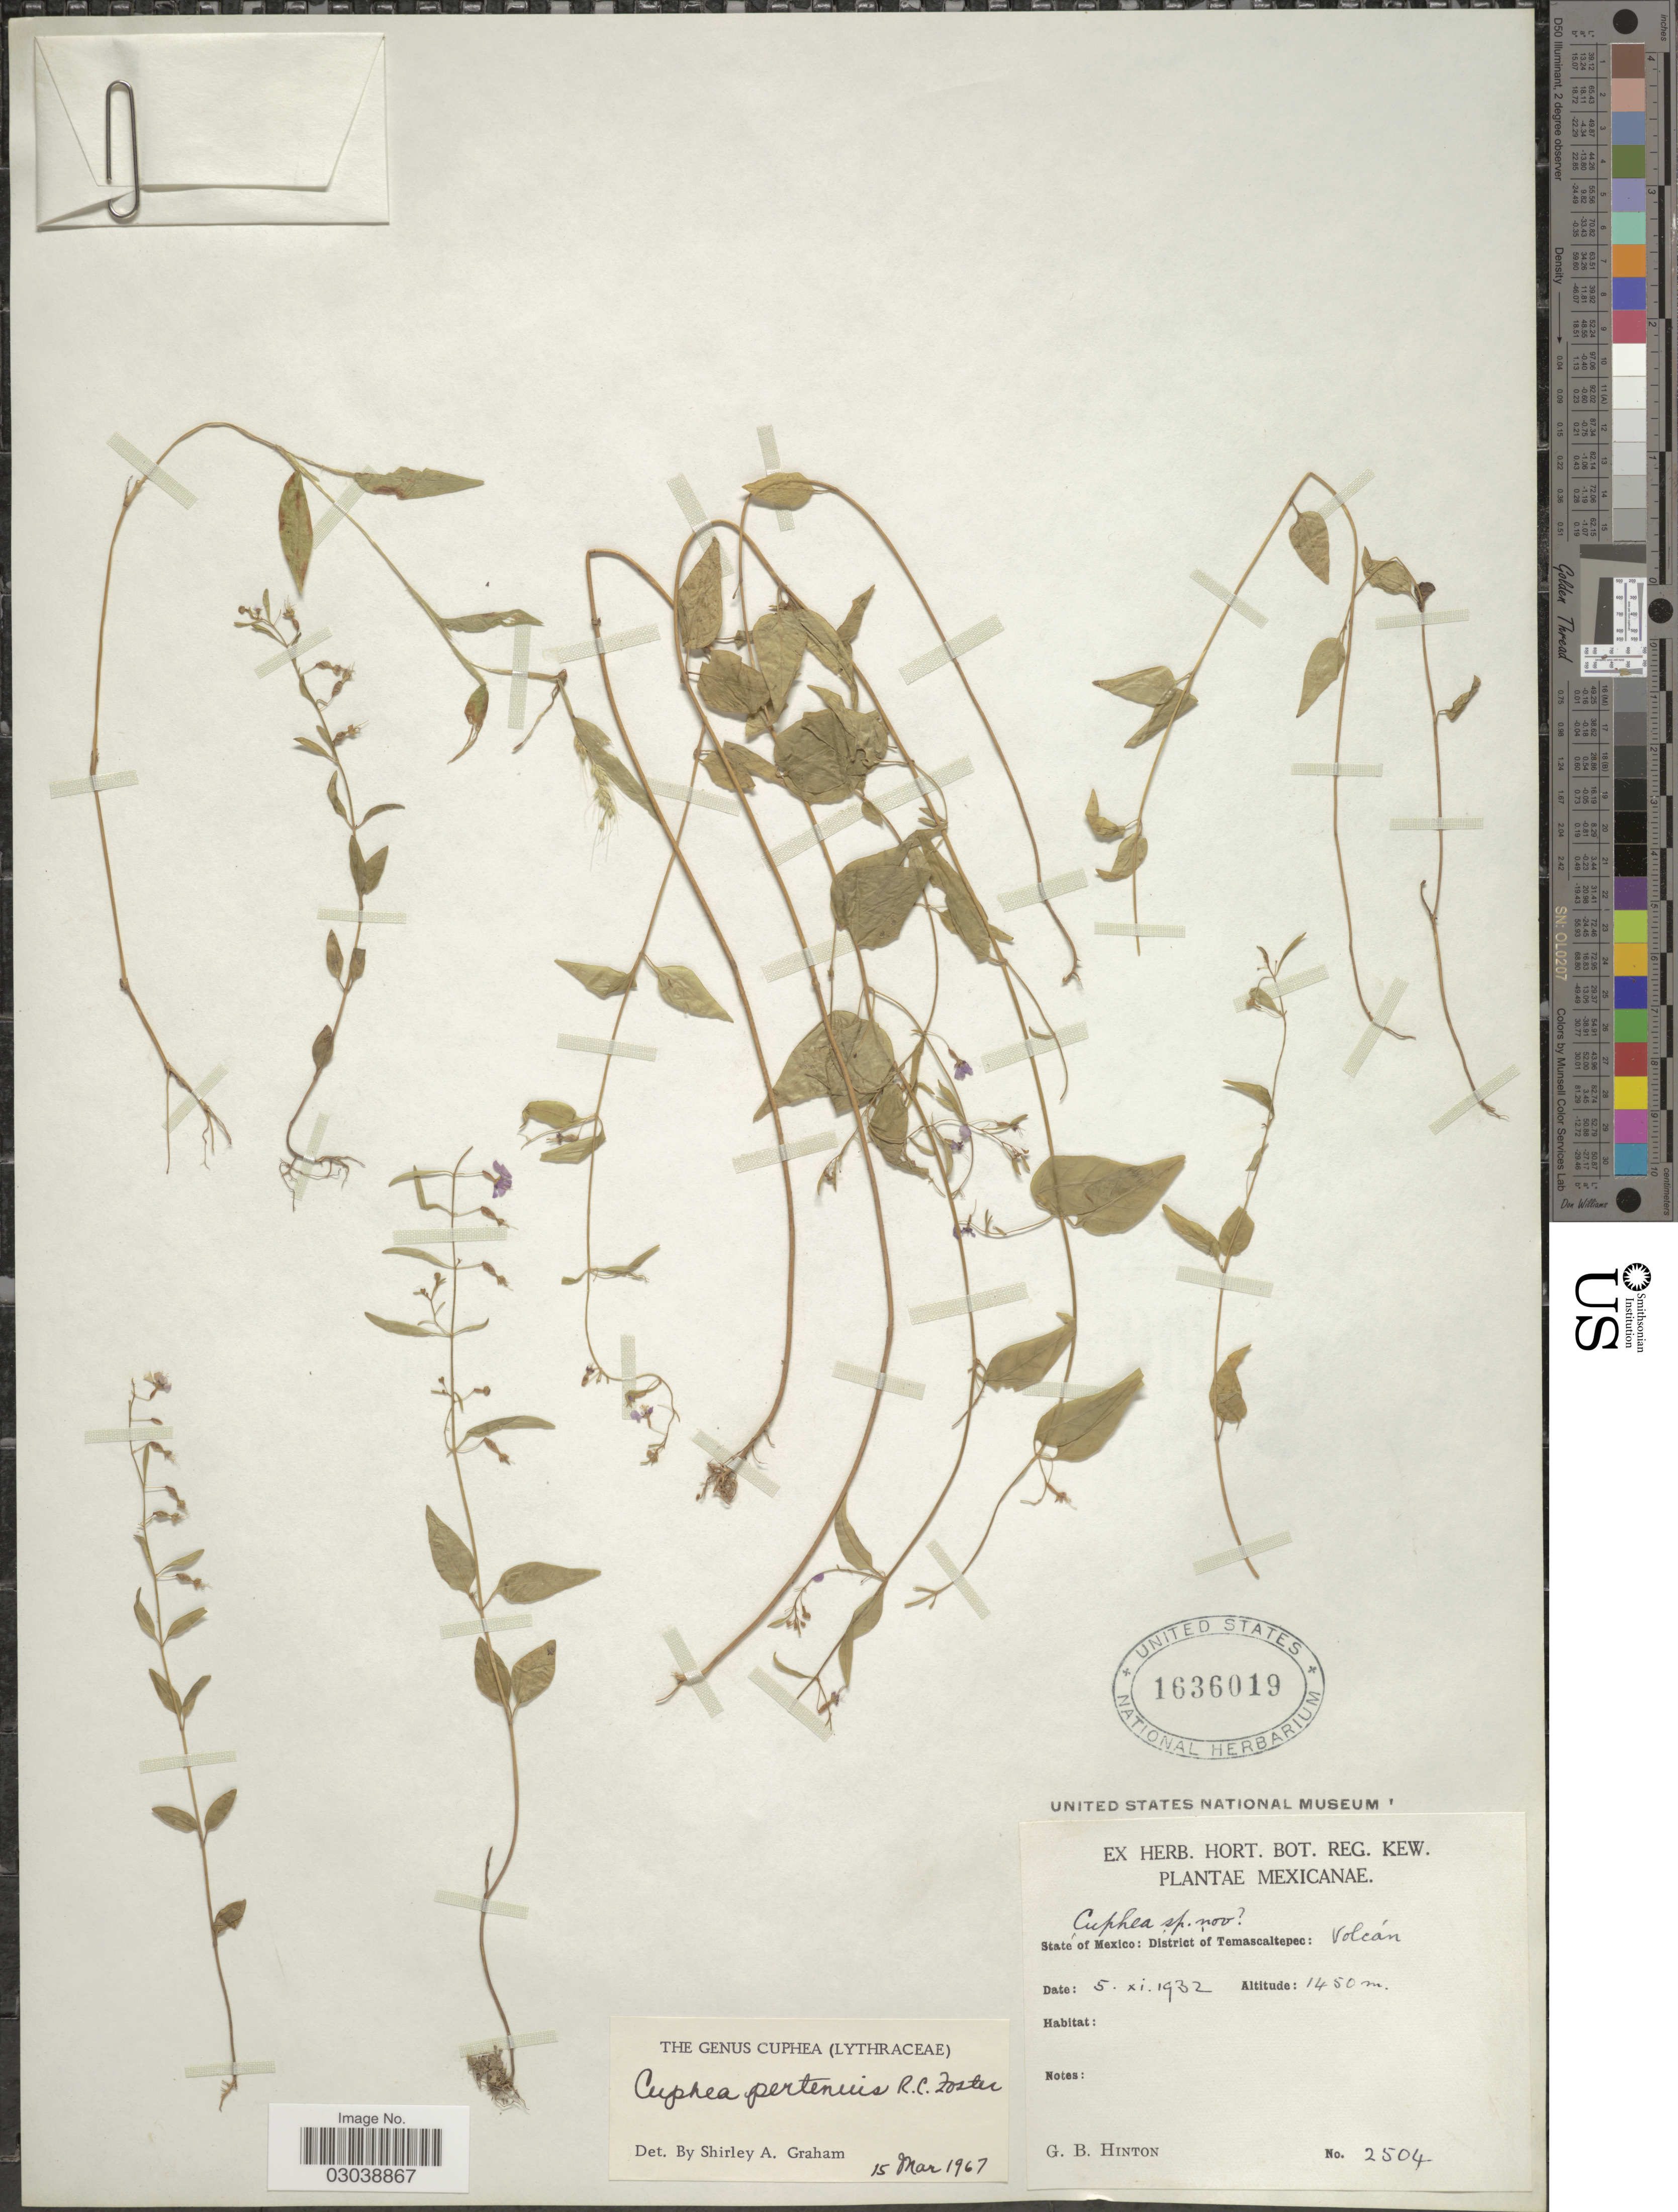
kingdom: Plantae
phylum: Tracheophyta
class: Magnoliopsida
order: Myrtales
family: Lythraceae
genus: Cuphea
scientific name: Cuphea pertenuis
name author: R.C. Foster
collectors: G. B. Hinton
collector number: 2504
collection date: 1932-11-05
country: Mexico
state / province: México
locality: District of Temascaltepec: Volcán.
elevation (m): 1450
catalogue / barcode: US 1636019